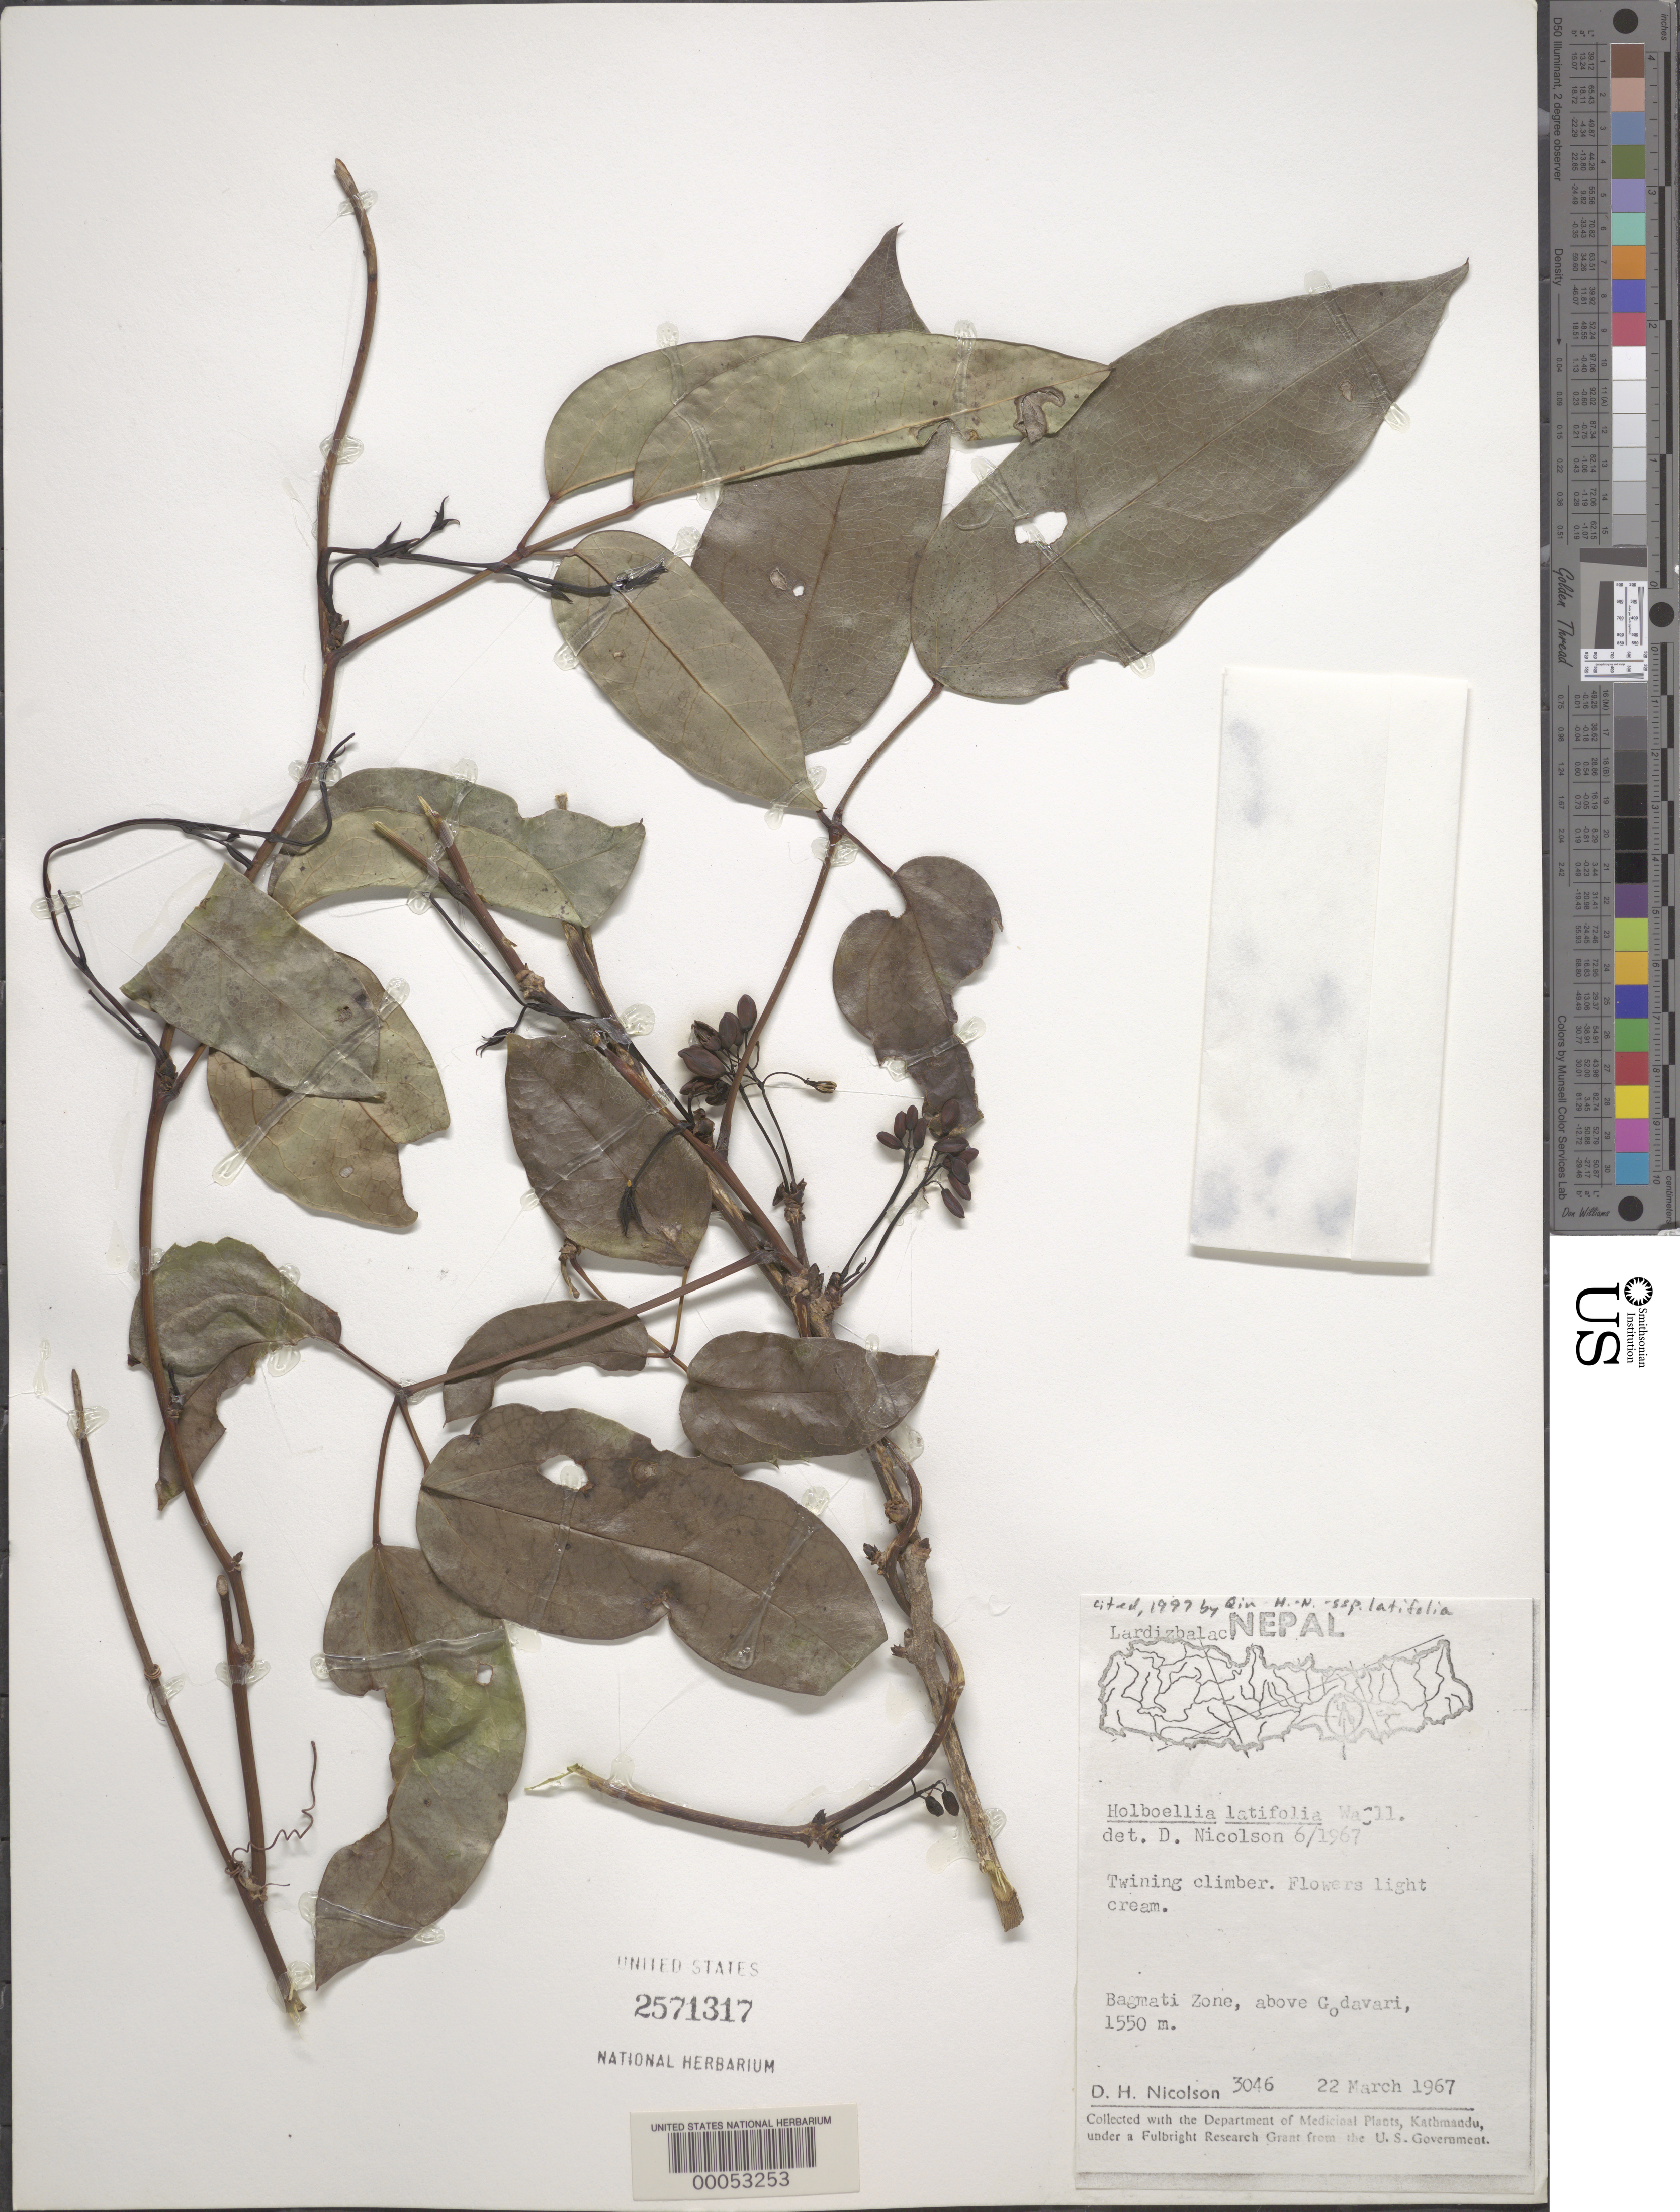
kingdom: Plantae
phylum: Tracheophyta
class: Magnoliopsida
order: Ranunculales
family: Lardizabalaceae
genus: Stauntonia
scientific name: Stauntonia latifolia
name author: (Wall.) R. Br. & Wall.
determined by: Strong, Mark T., (BOT), Smithsonian Institution - National Museum of Natural History (UNITED STATES)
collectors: D. H. Nicolson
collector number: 3046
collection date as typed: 22 Mar 1967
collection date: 1967-03-22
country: Nepal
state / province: Bagmati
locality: Above godavari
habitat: Twining climber.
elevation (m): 1550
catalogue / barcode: US 2571317